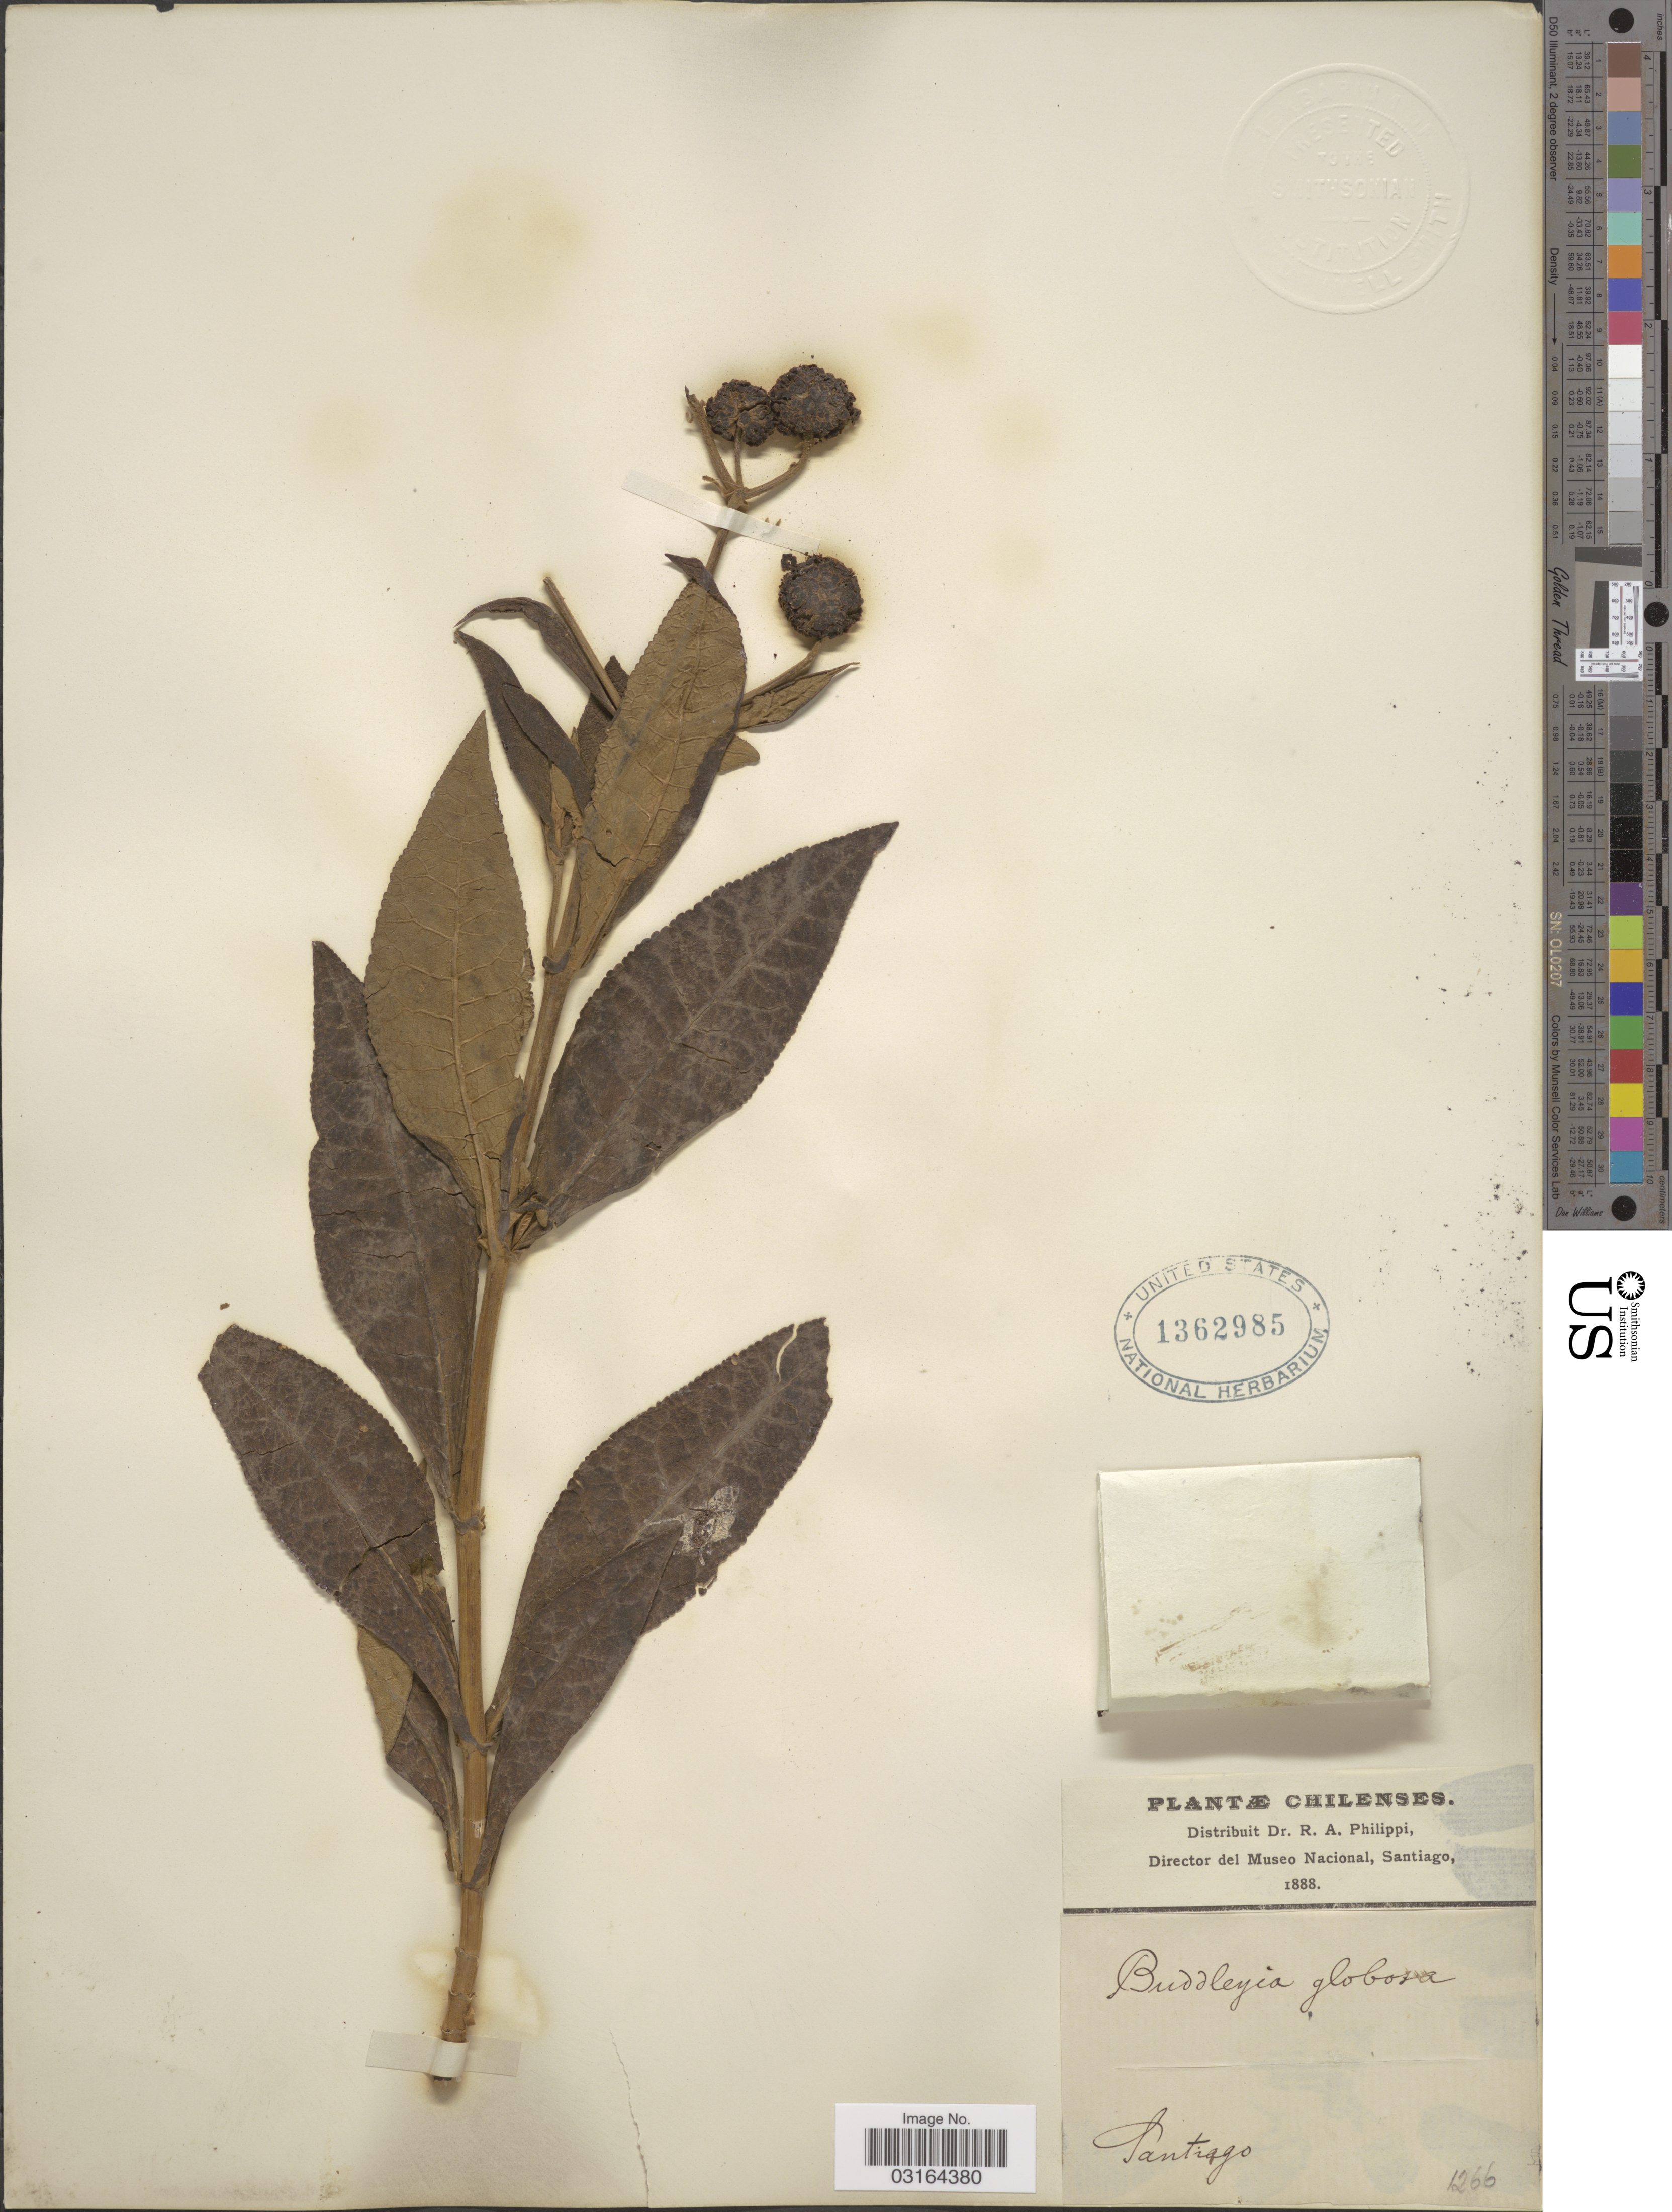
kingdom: Plantae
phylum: Tracheophyta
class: Magnoliopsida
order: Lamiales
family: Scrophulariaceae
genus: Buddleja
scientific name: Buddleja globosa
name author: Hope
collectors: ex. herb. R.A. Philippi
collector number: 1266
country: Chile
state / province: Región Metropolitana (RM)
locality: Santiago.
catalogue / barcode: US 1362985